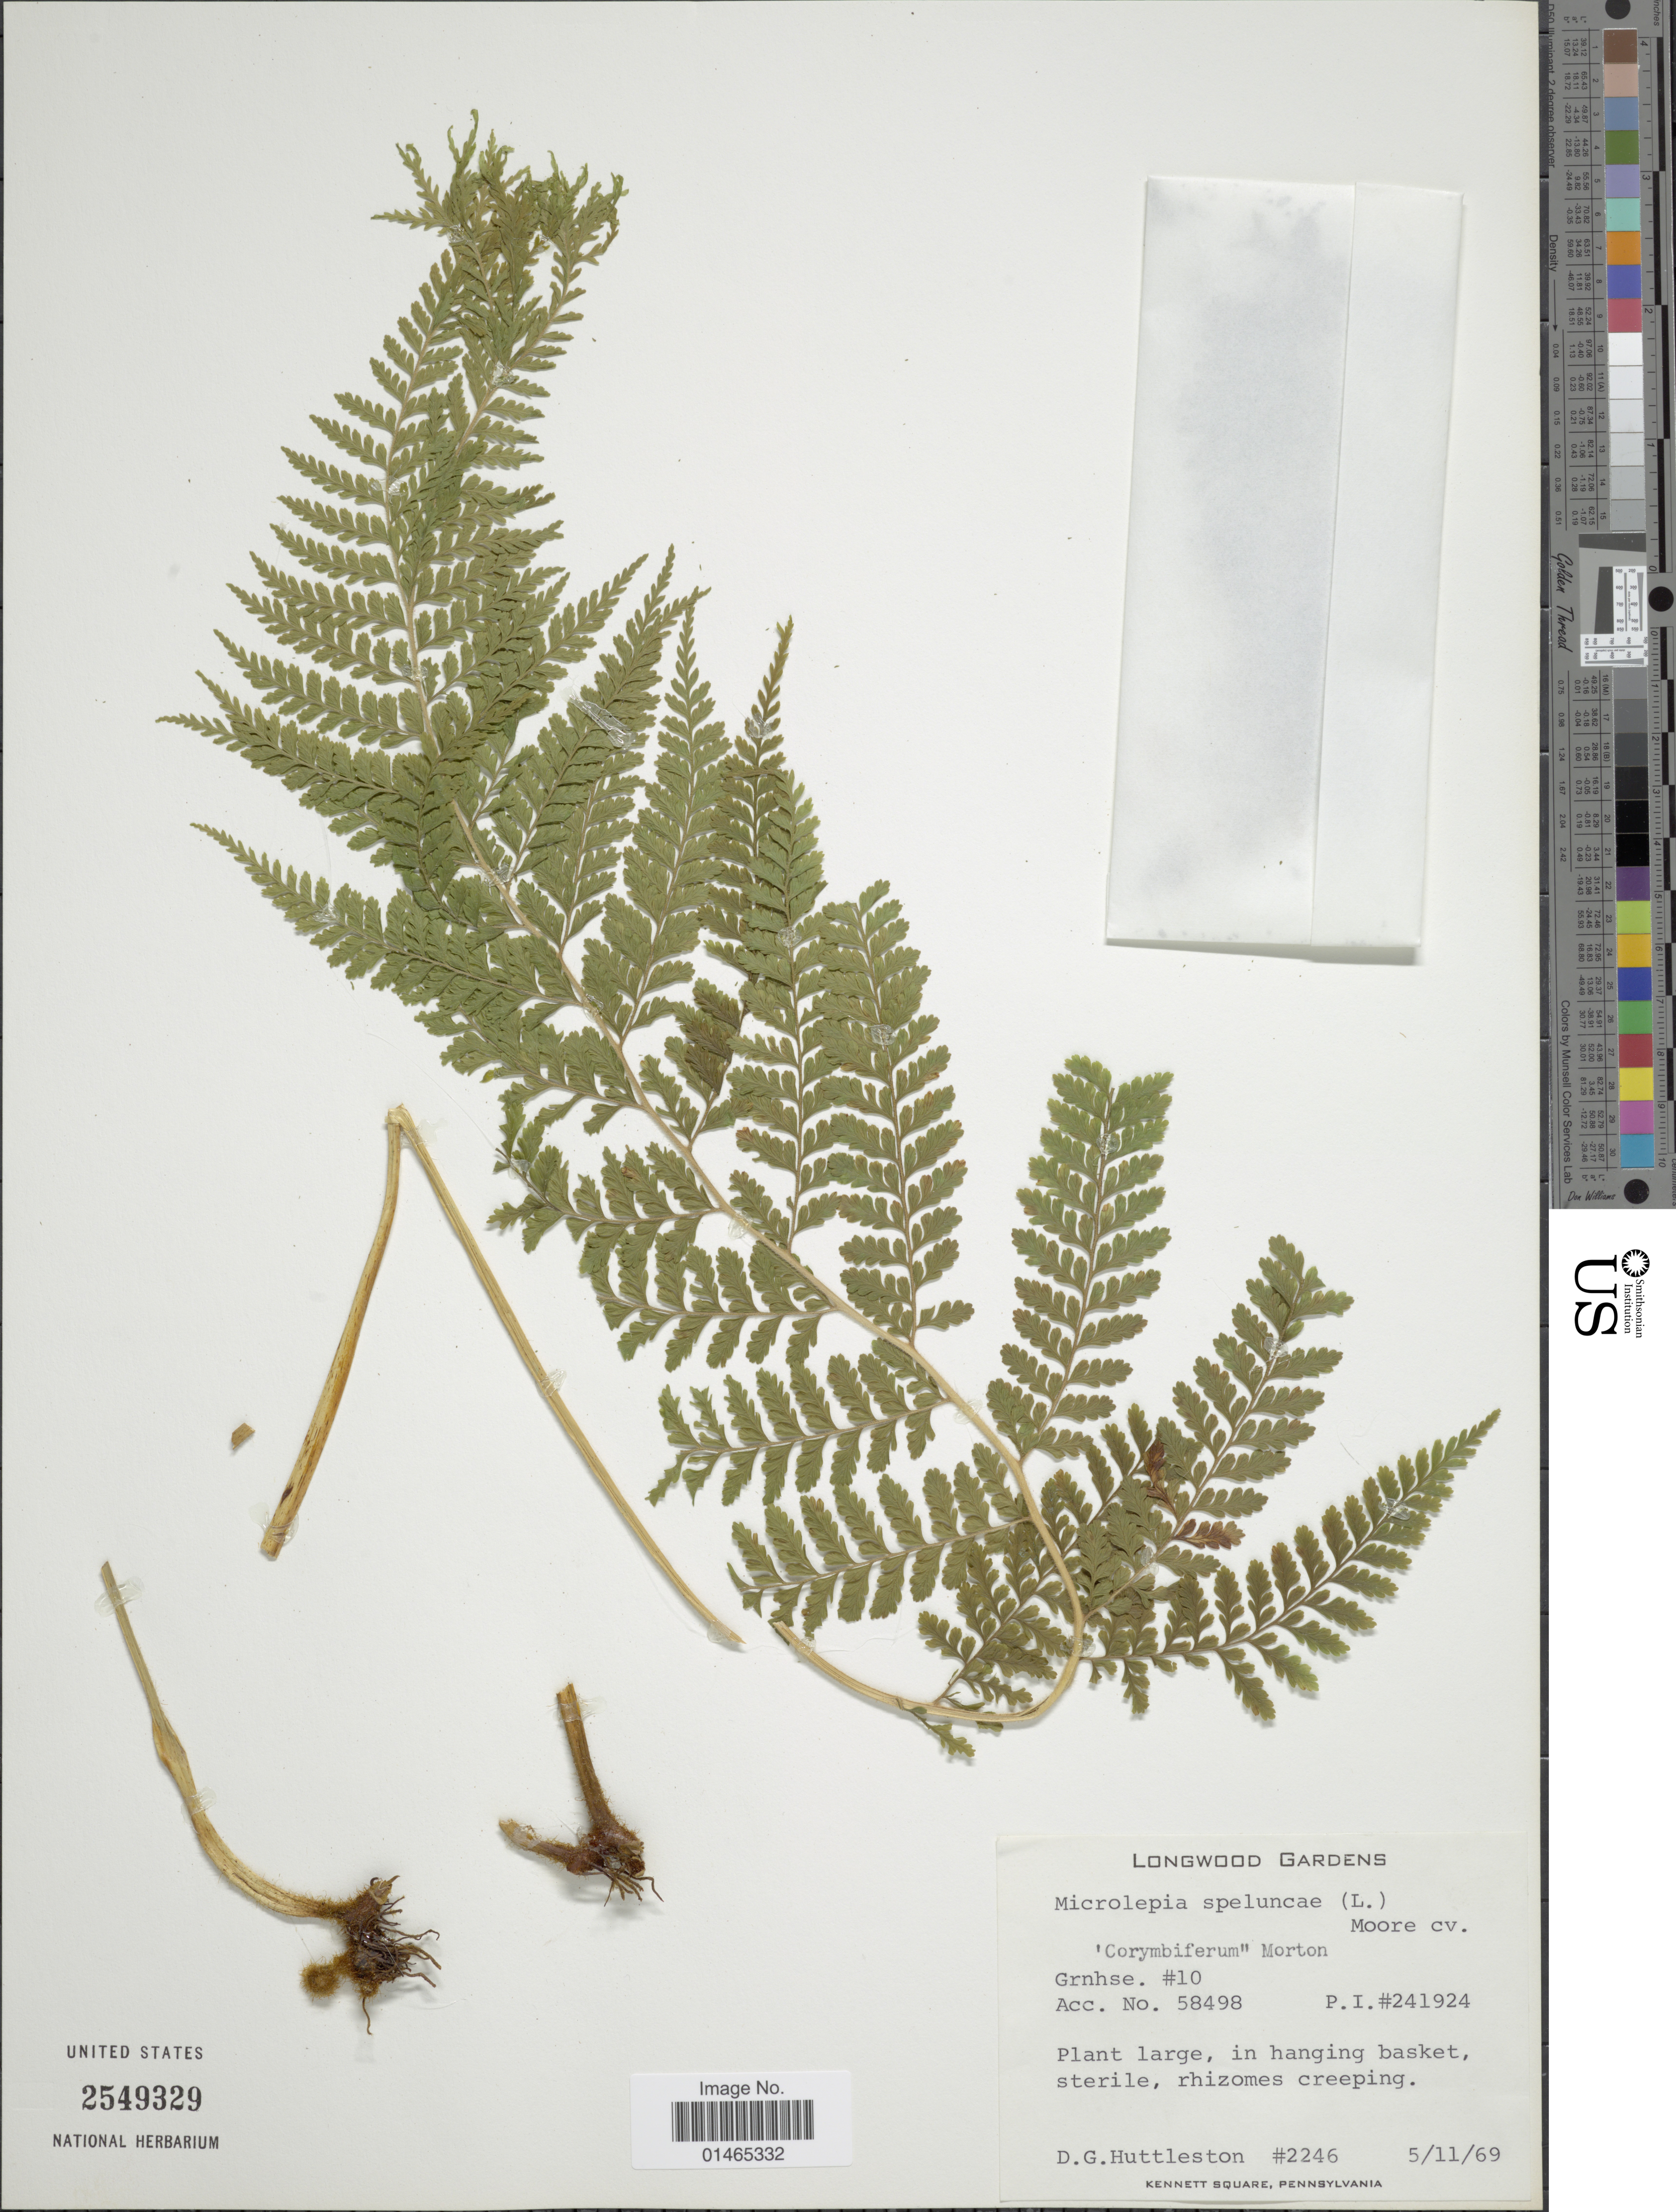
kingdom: Plantae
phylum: Tracheophyta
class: Polypodiopsida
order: Polypodiales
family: Dennstaedtiaceae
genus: Microlepia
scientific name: Microlepia speluncae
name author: (L.) T. Moore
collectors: D. G. Huttleston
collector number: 2246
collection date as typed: Transcribed d/m/y: 5/11/69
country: United States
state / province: Pennsylvania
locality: Longwood Gardens. Grnhse. #10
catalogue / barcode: US 2549329